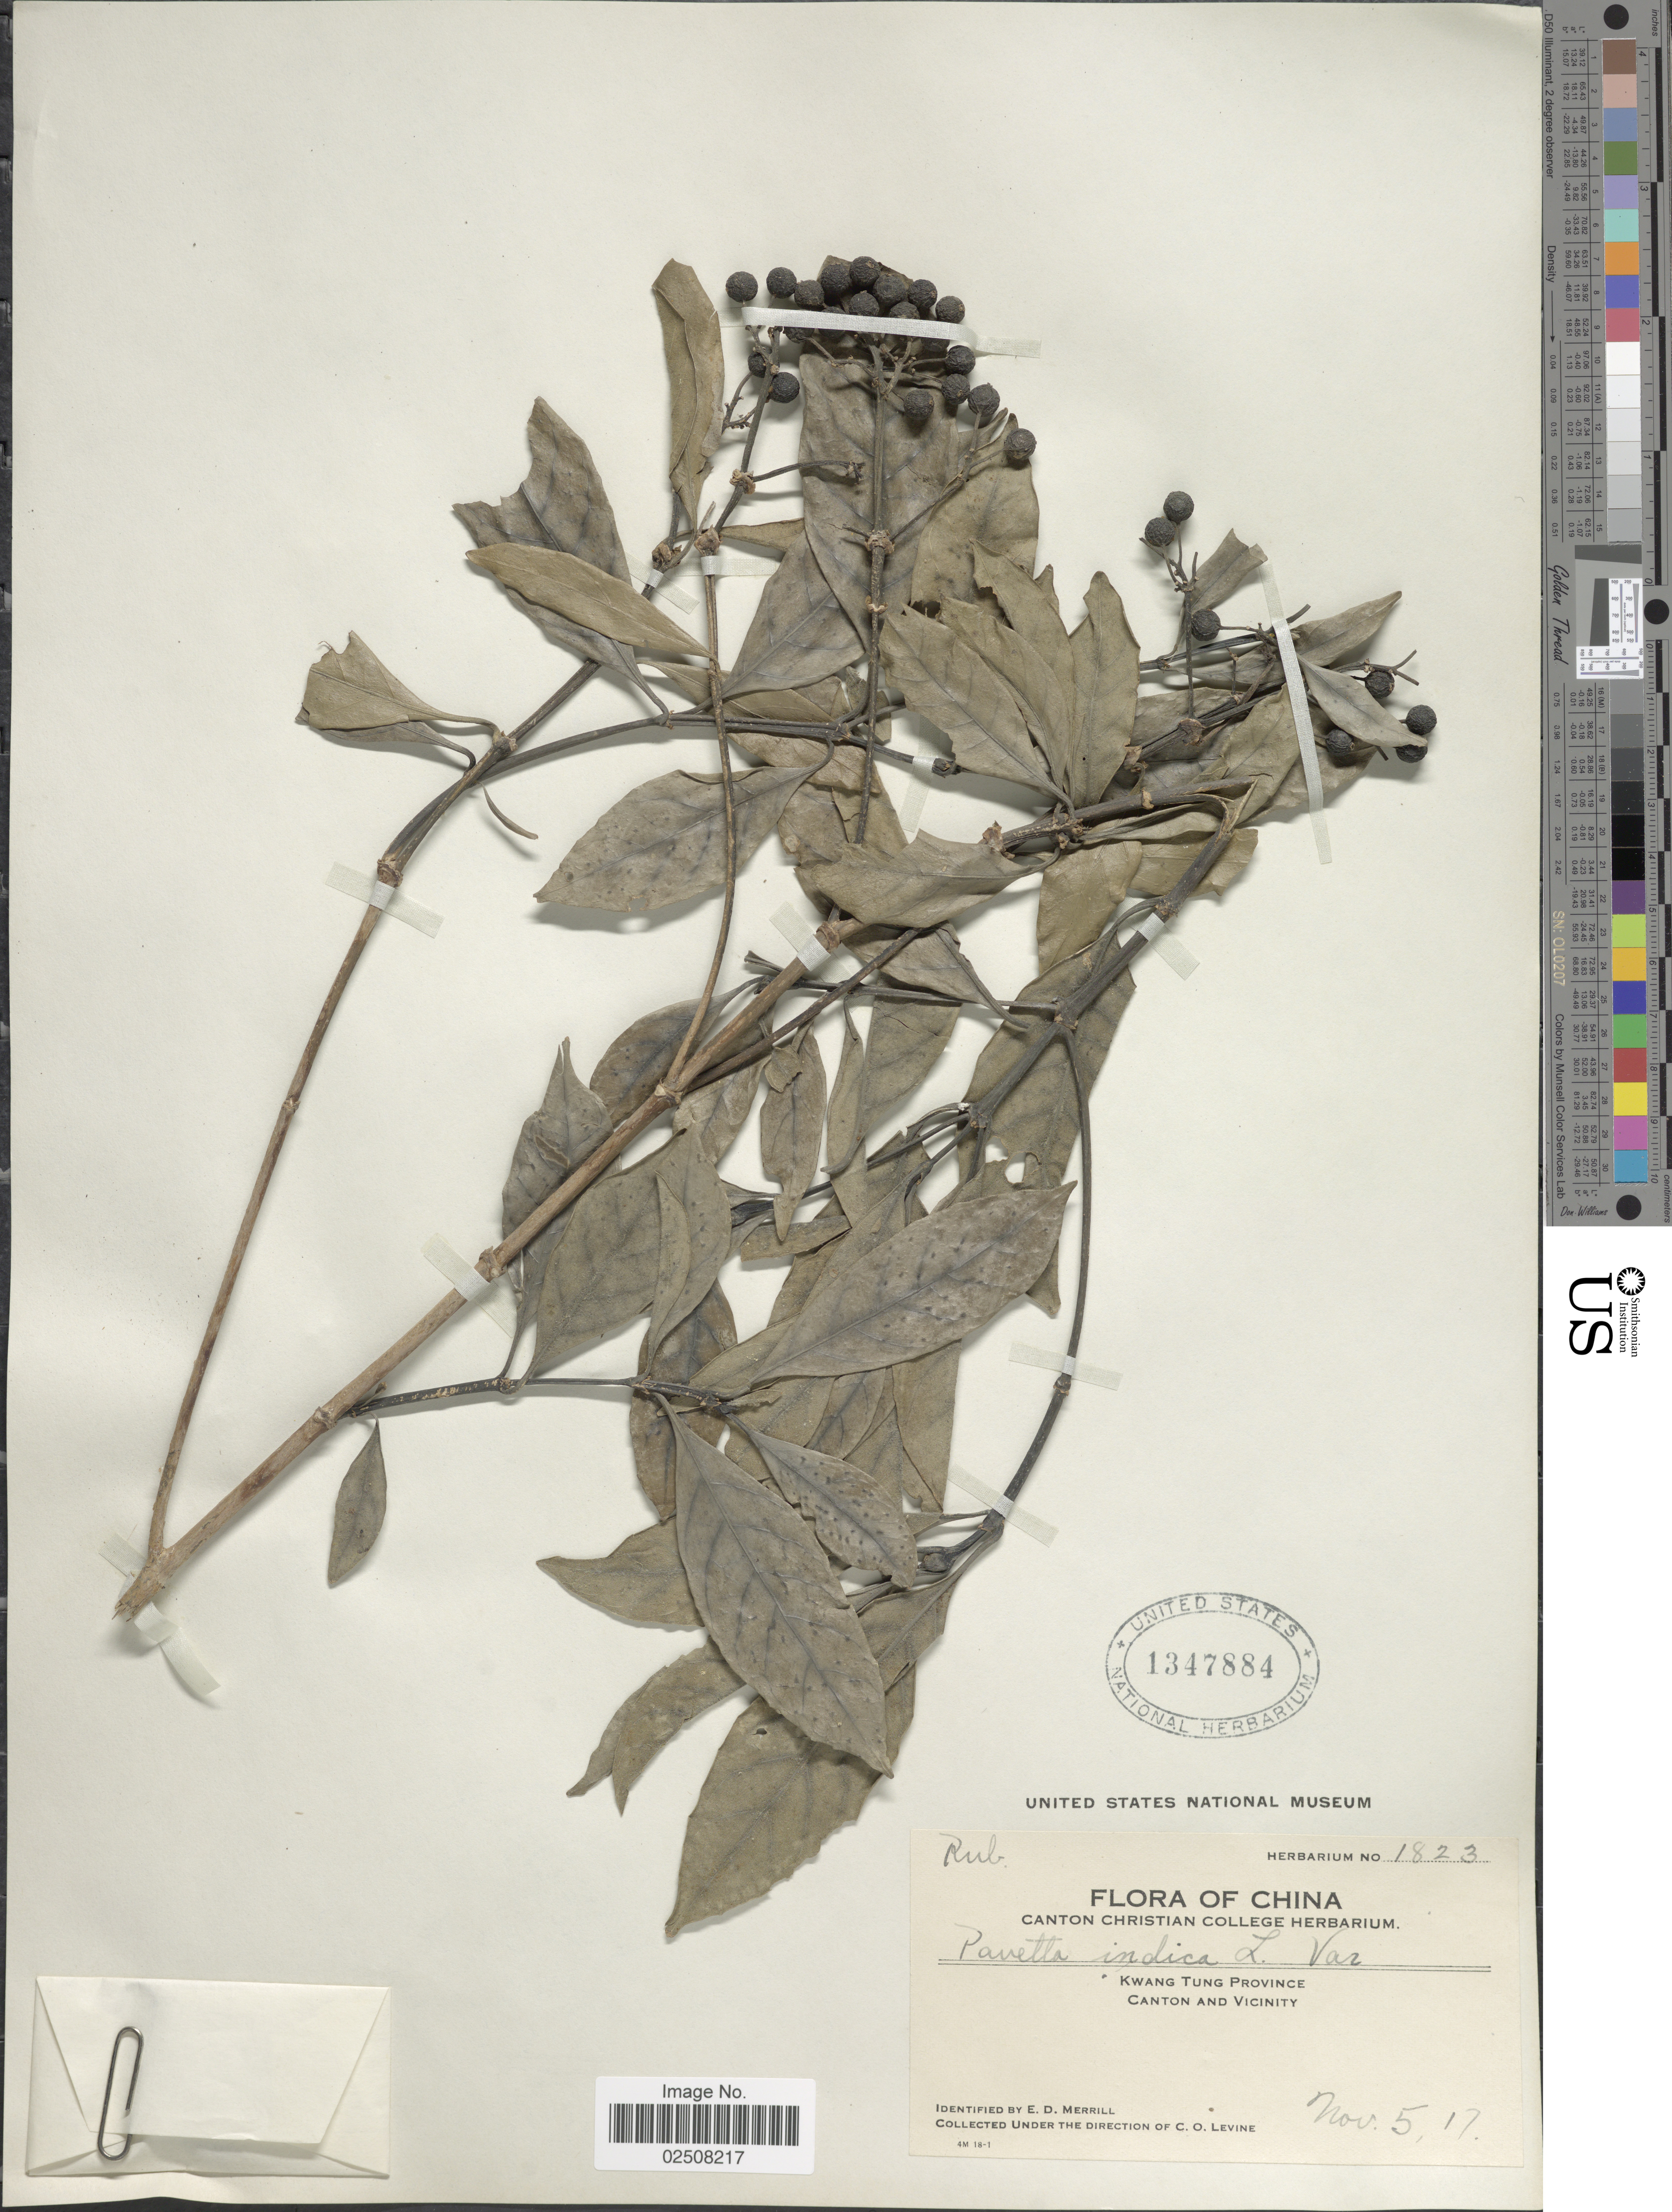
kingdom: Plantae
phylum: Tracheophyta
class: Magnoliopsida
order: Gentianales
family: Rubiaceae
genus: Pavetta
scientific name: Pavetta indica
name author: L.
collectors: C. O. Levine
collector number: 1823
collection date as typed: Transcribed d/m/y: 5/11/17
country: China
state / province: Guangdong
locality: Kwang Tung Province Canton and Vicinity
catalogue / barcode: US 1347884